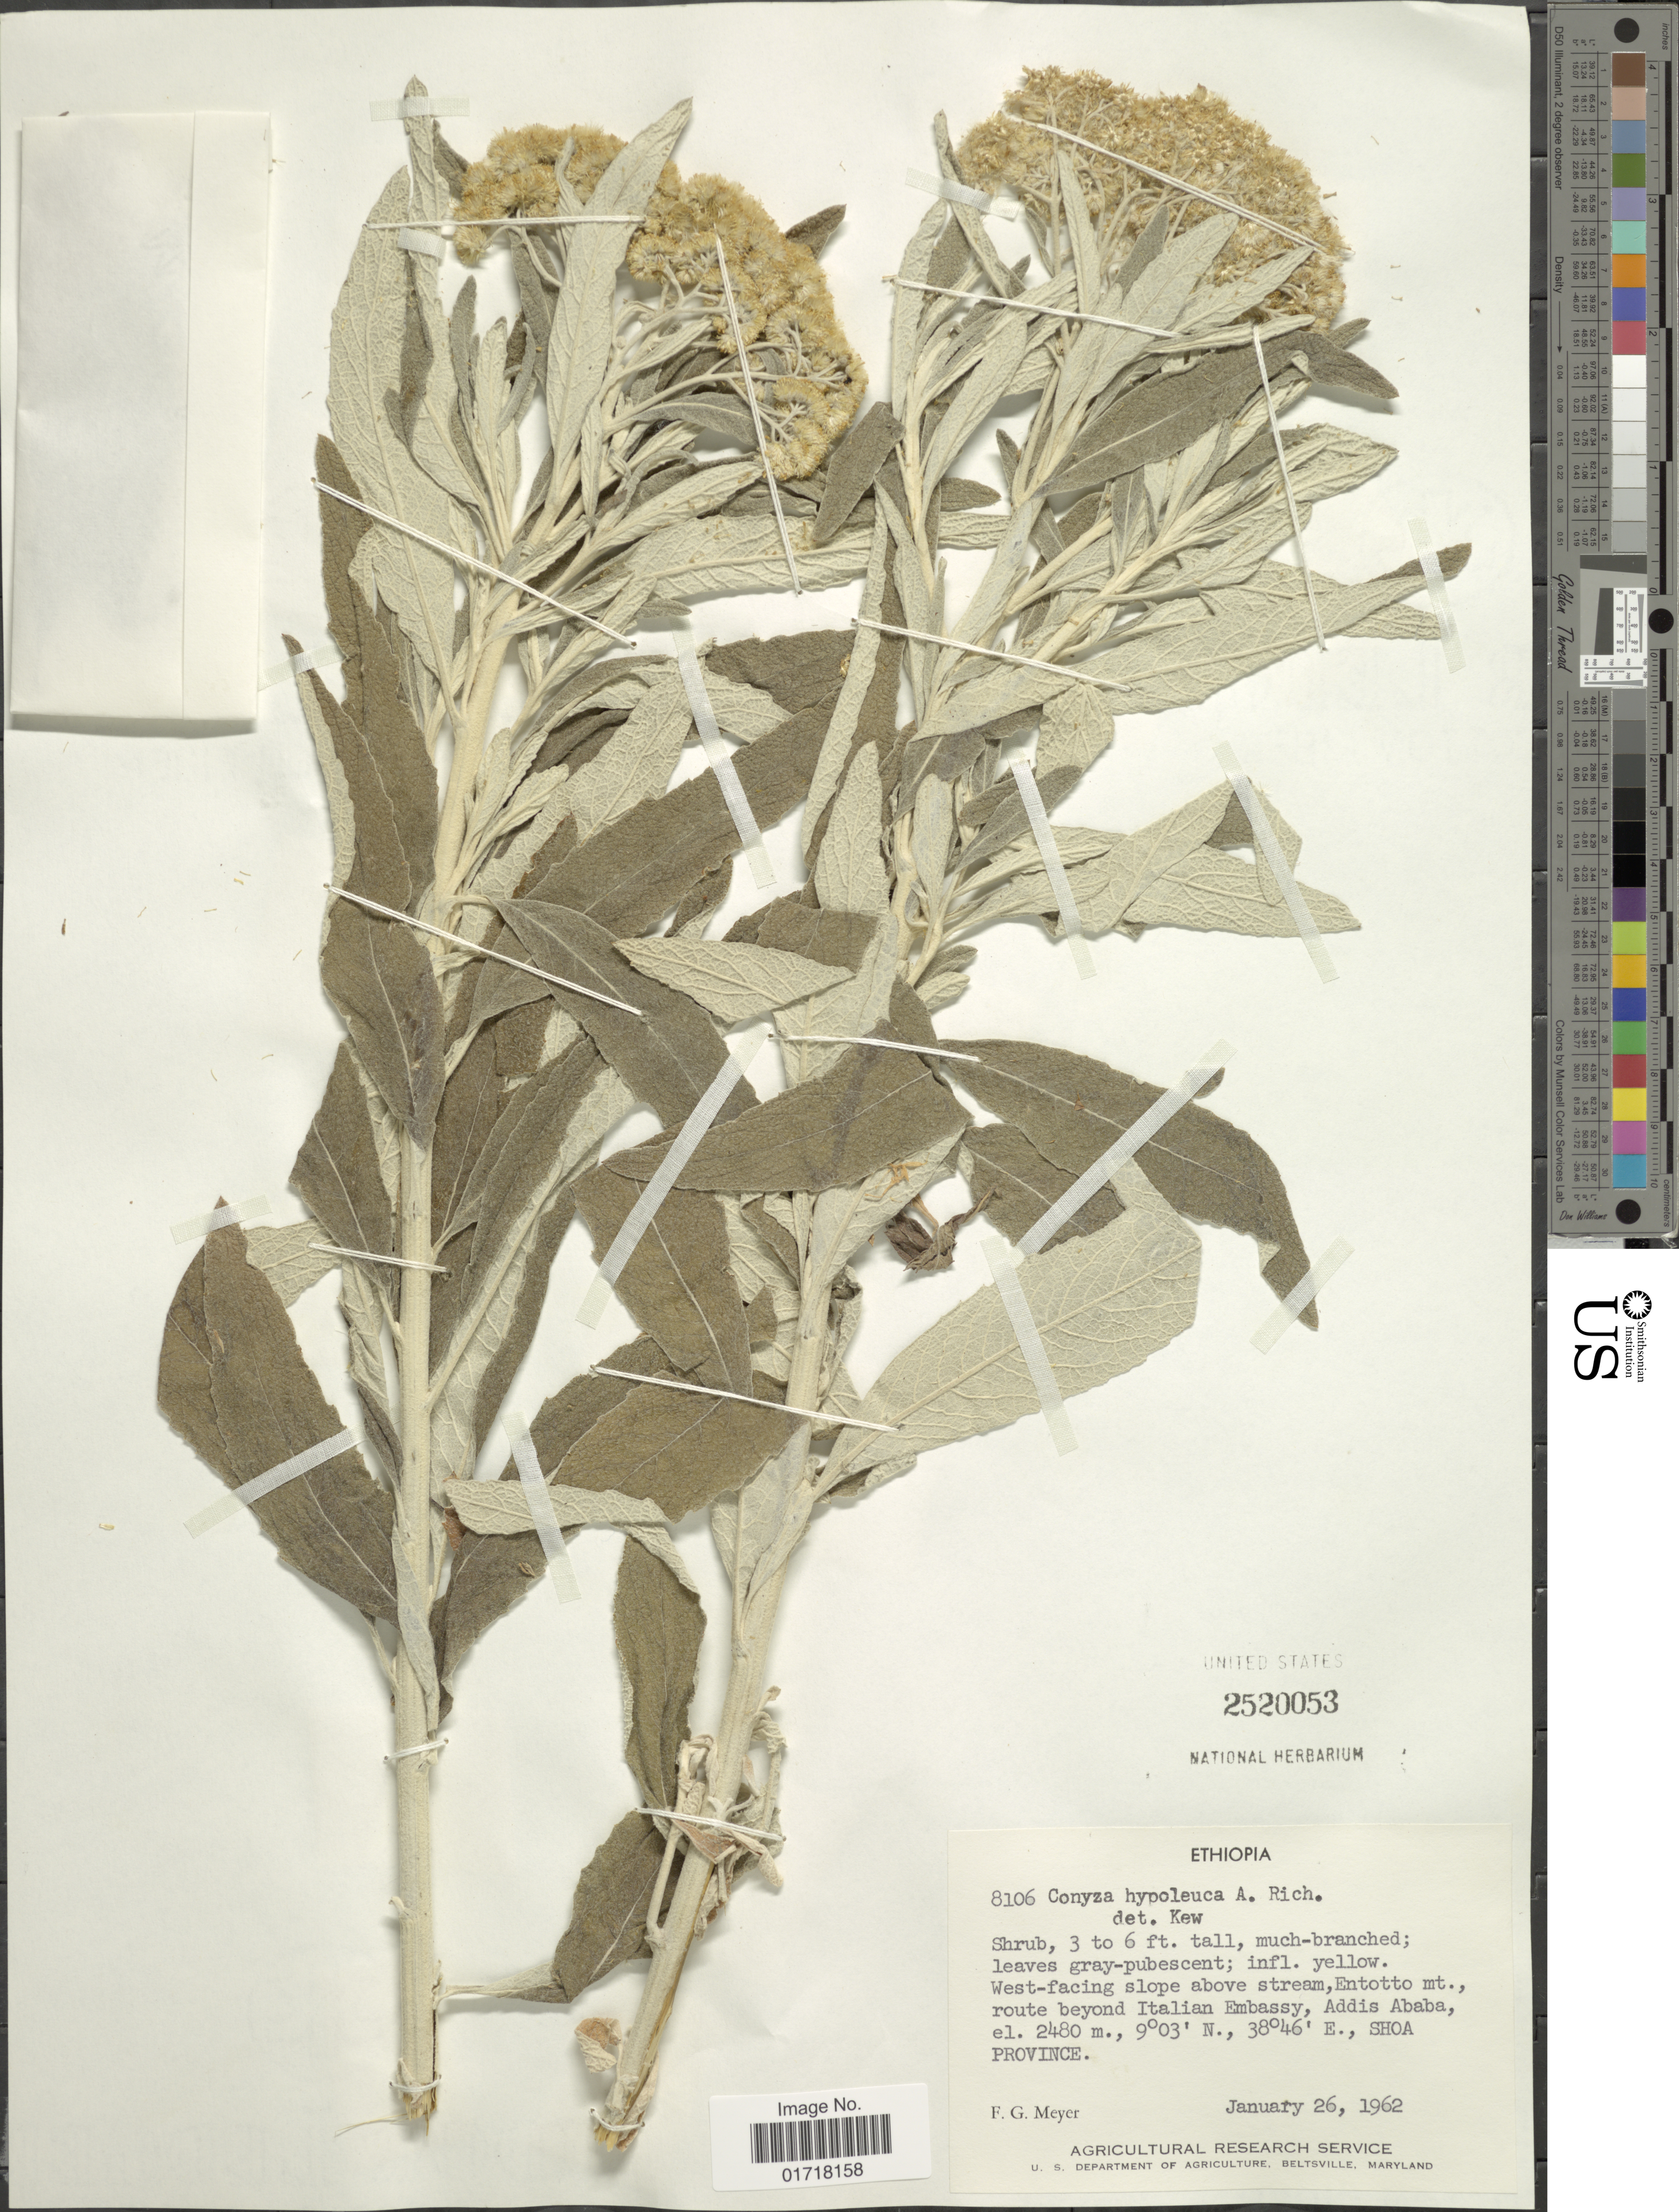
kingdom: Plantae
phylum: Tracheophyta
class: Magnoliopsida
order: Asterales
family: Asteraceae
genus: Conyza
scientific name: Conyza hypoleuca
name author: A. Rich.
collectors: F. G. Meyer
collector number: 8106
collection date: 1962-01-26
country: Ethiopia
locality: West-facing slope above stream, Entotto mt., route beyond Italian Embassy, Addis Ababa, Shoa Province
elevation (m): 2480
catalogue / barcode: US 2520053